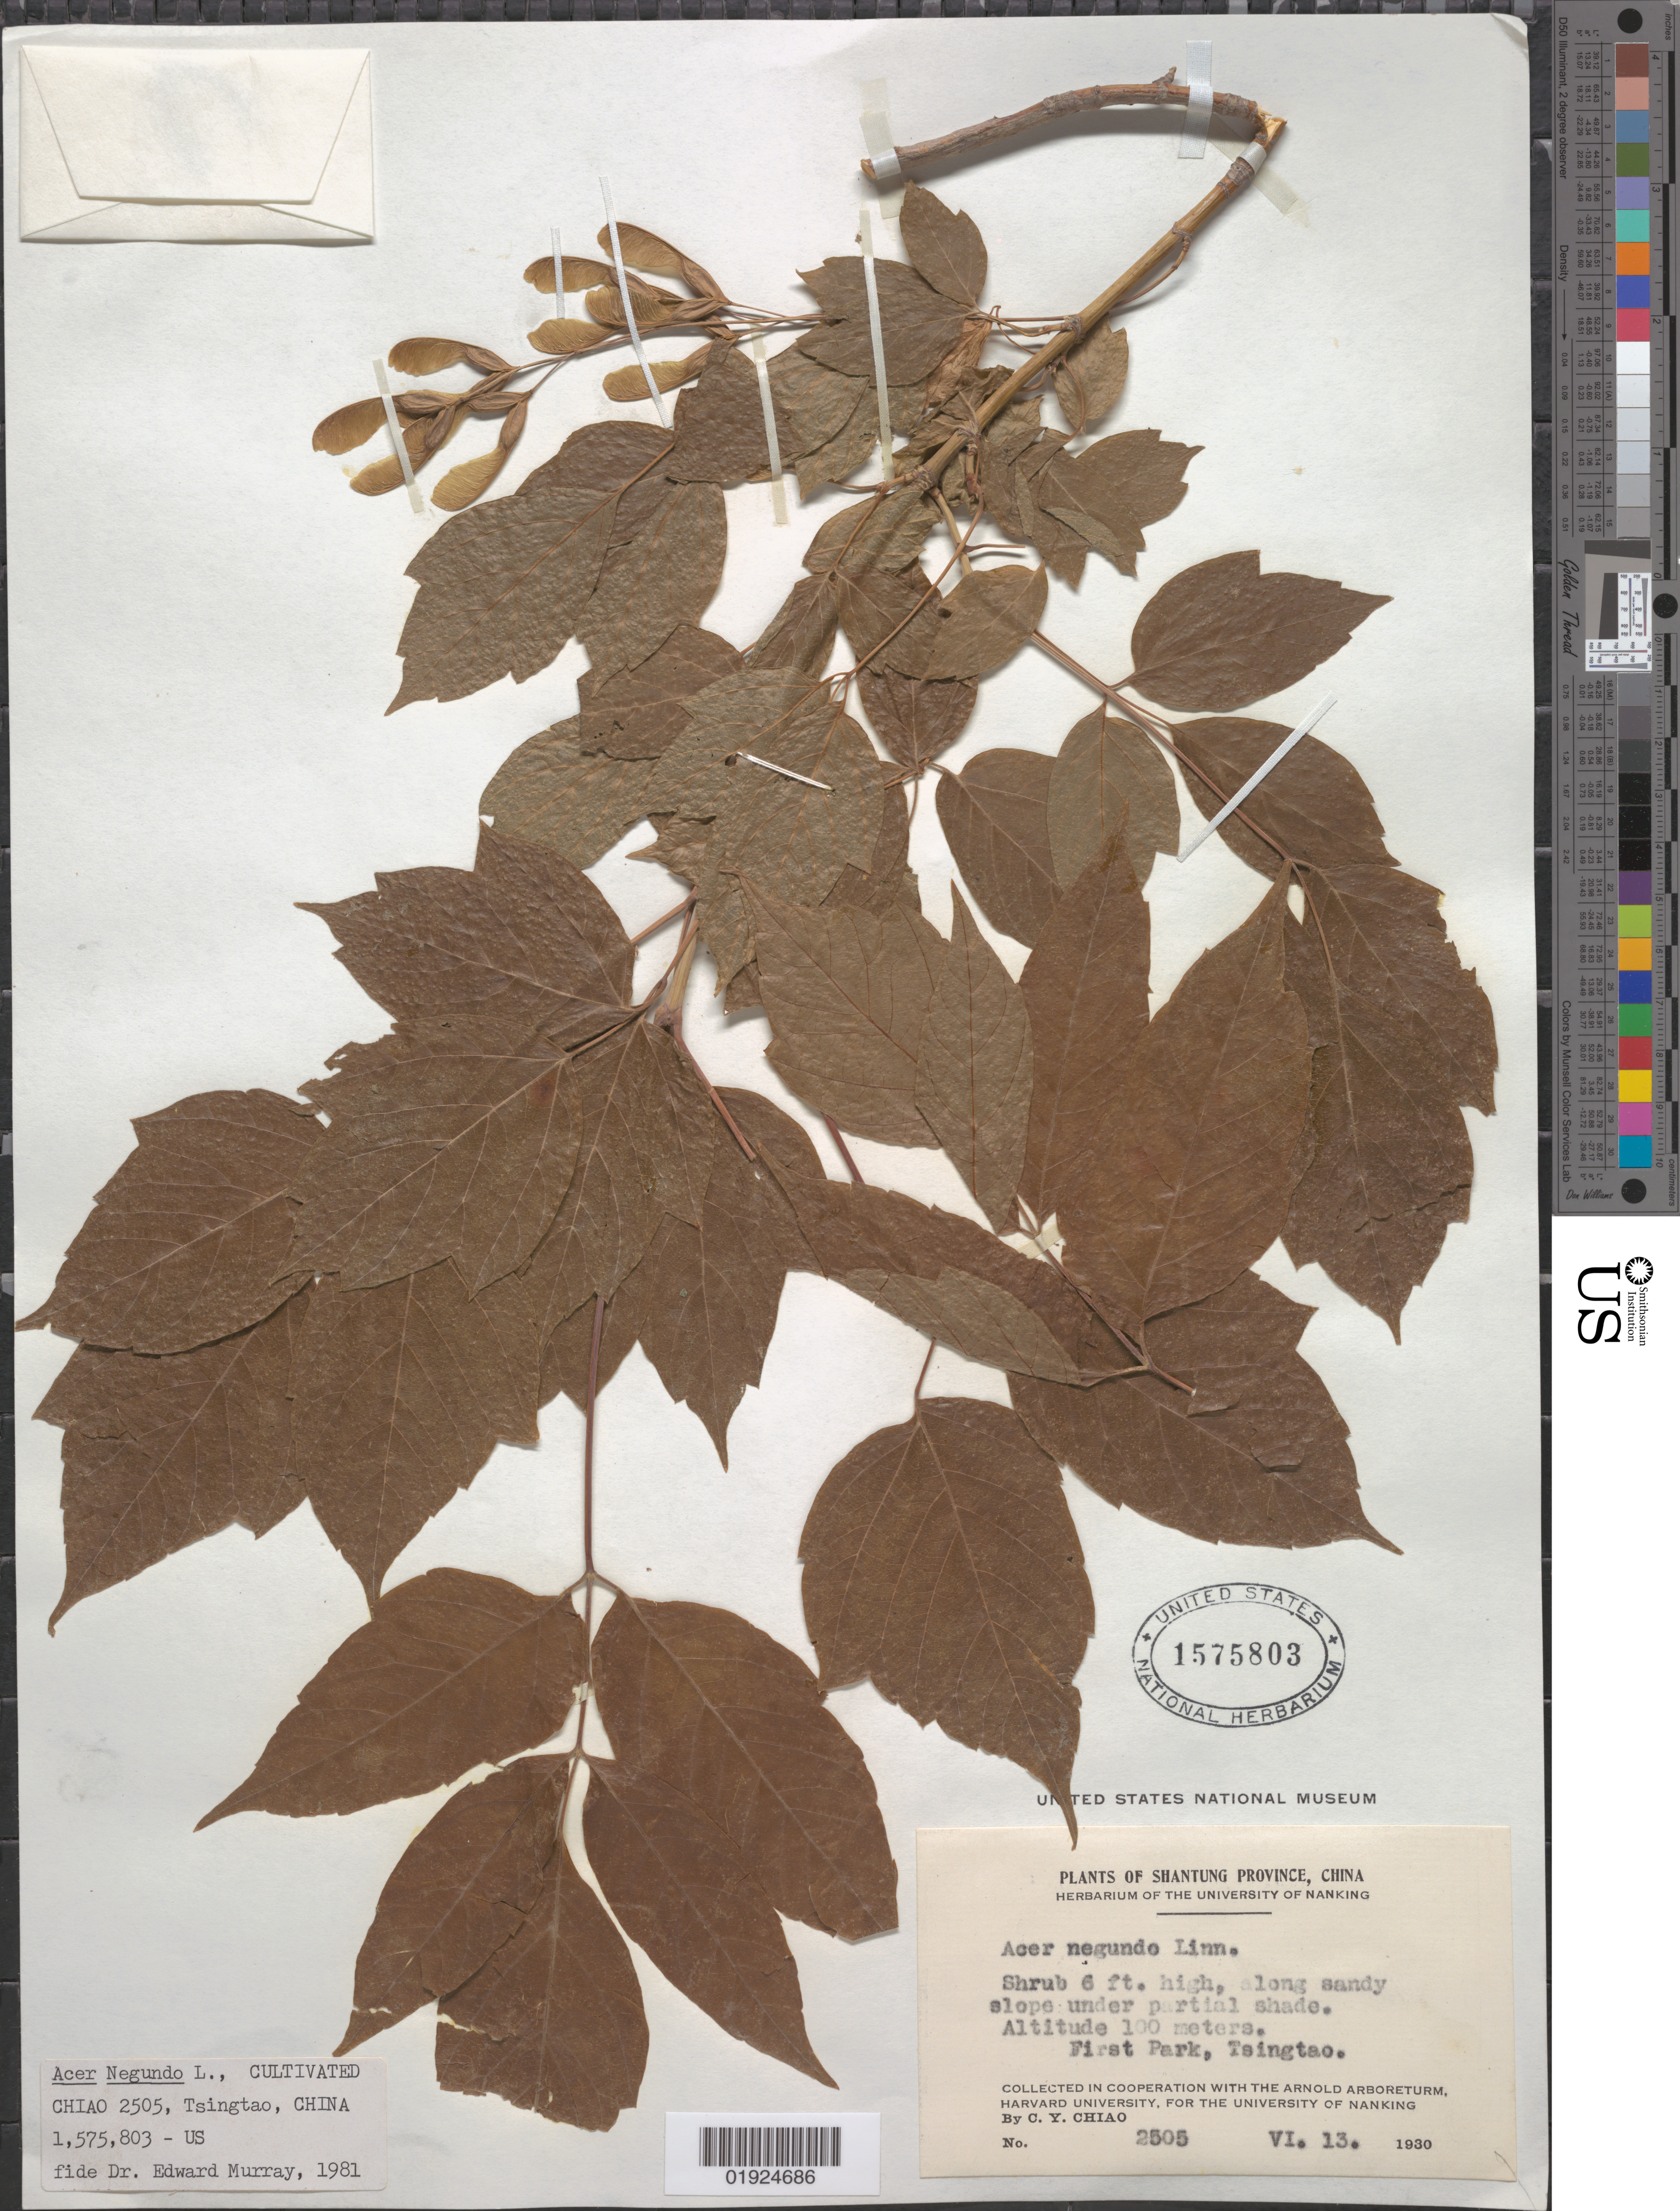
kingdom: Plantae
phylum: Tracheophyta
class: Magnoliopsida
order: Sapindales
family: Sapindaceae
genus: Acer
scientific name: Acer negundo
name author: L.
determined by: Murray, Edward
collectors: C. Y. Chiao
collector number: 2505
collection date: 1930-06-13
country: China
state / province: Shandong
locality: Shantung [Shandong] Province, First Park, Tsingtao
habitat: Along sandy slope under partial shade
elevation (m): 100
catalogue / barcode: US 1575803